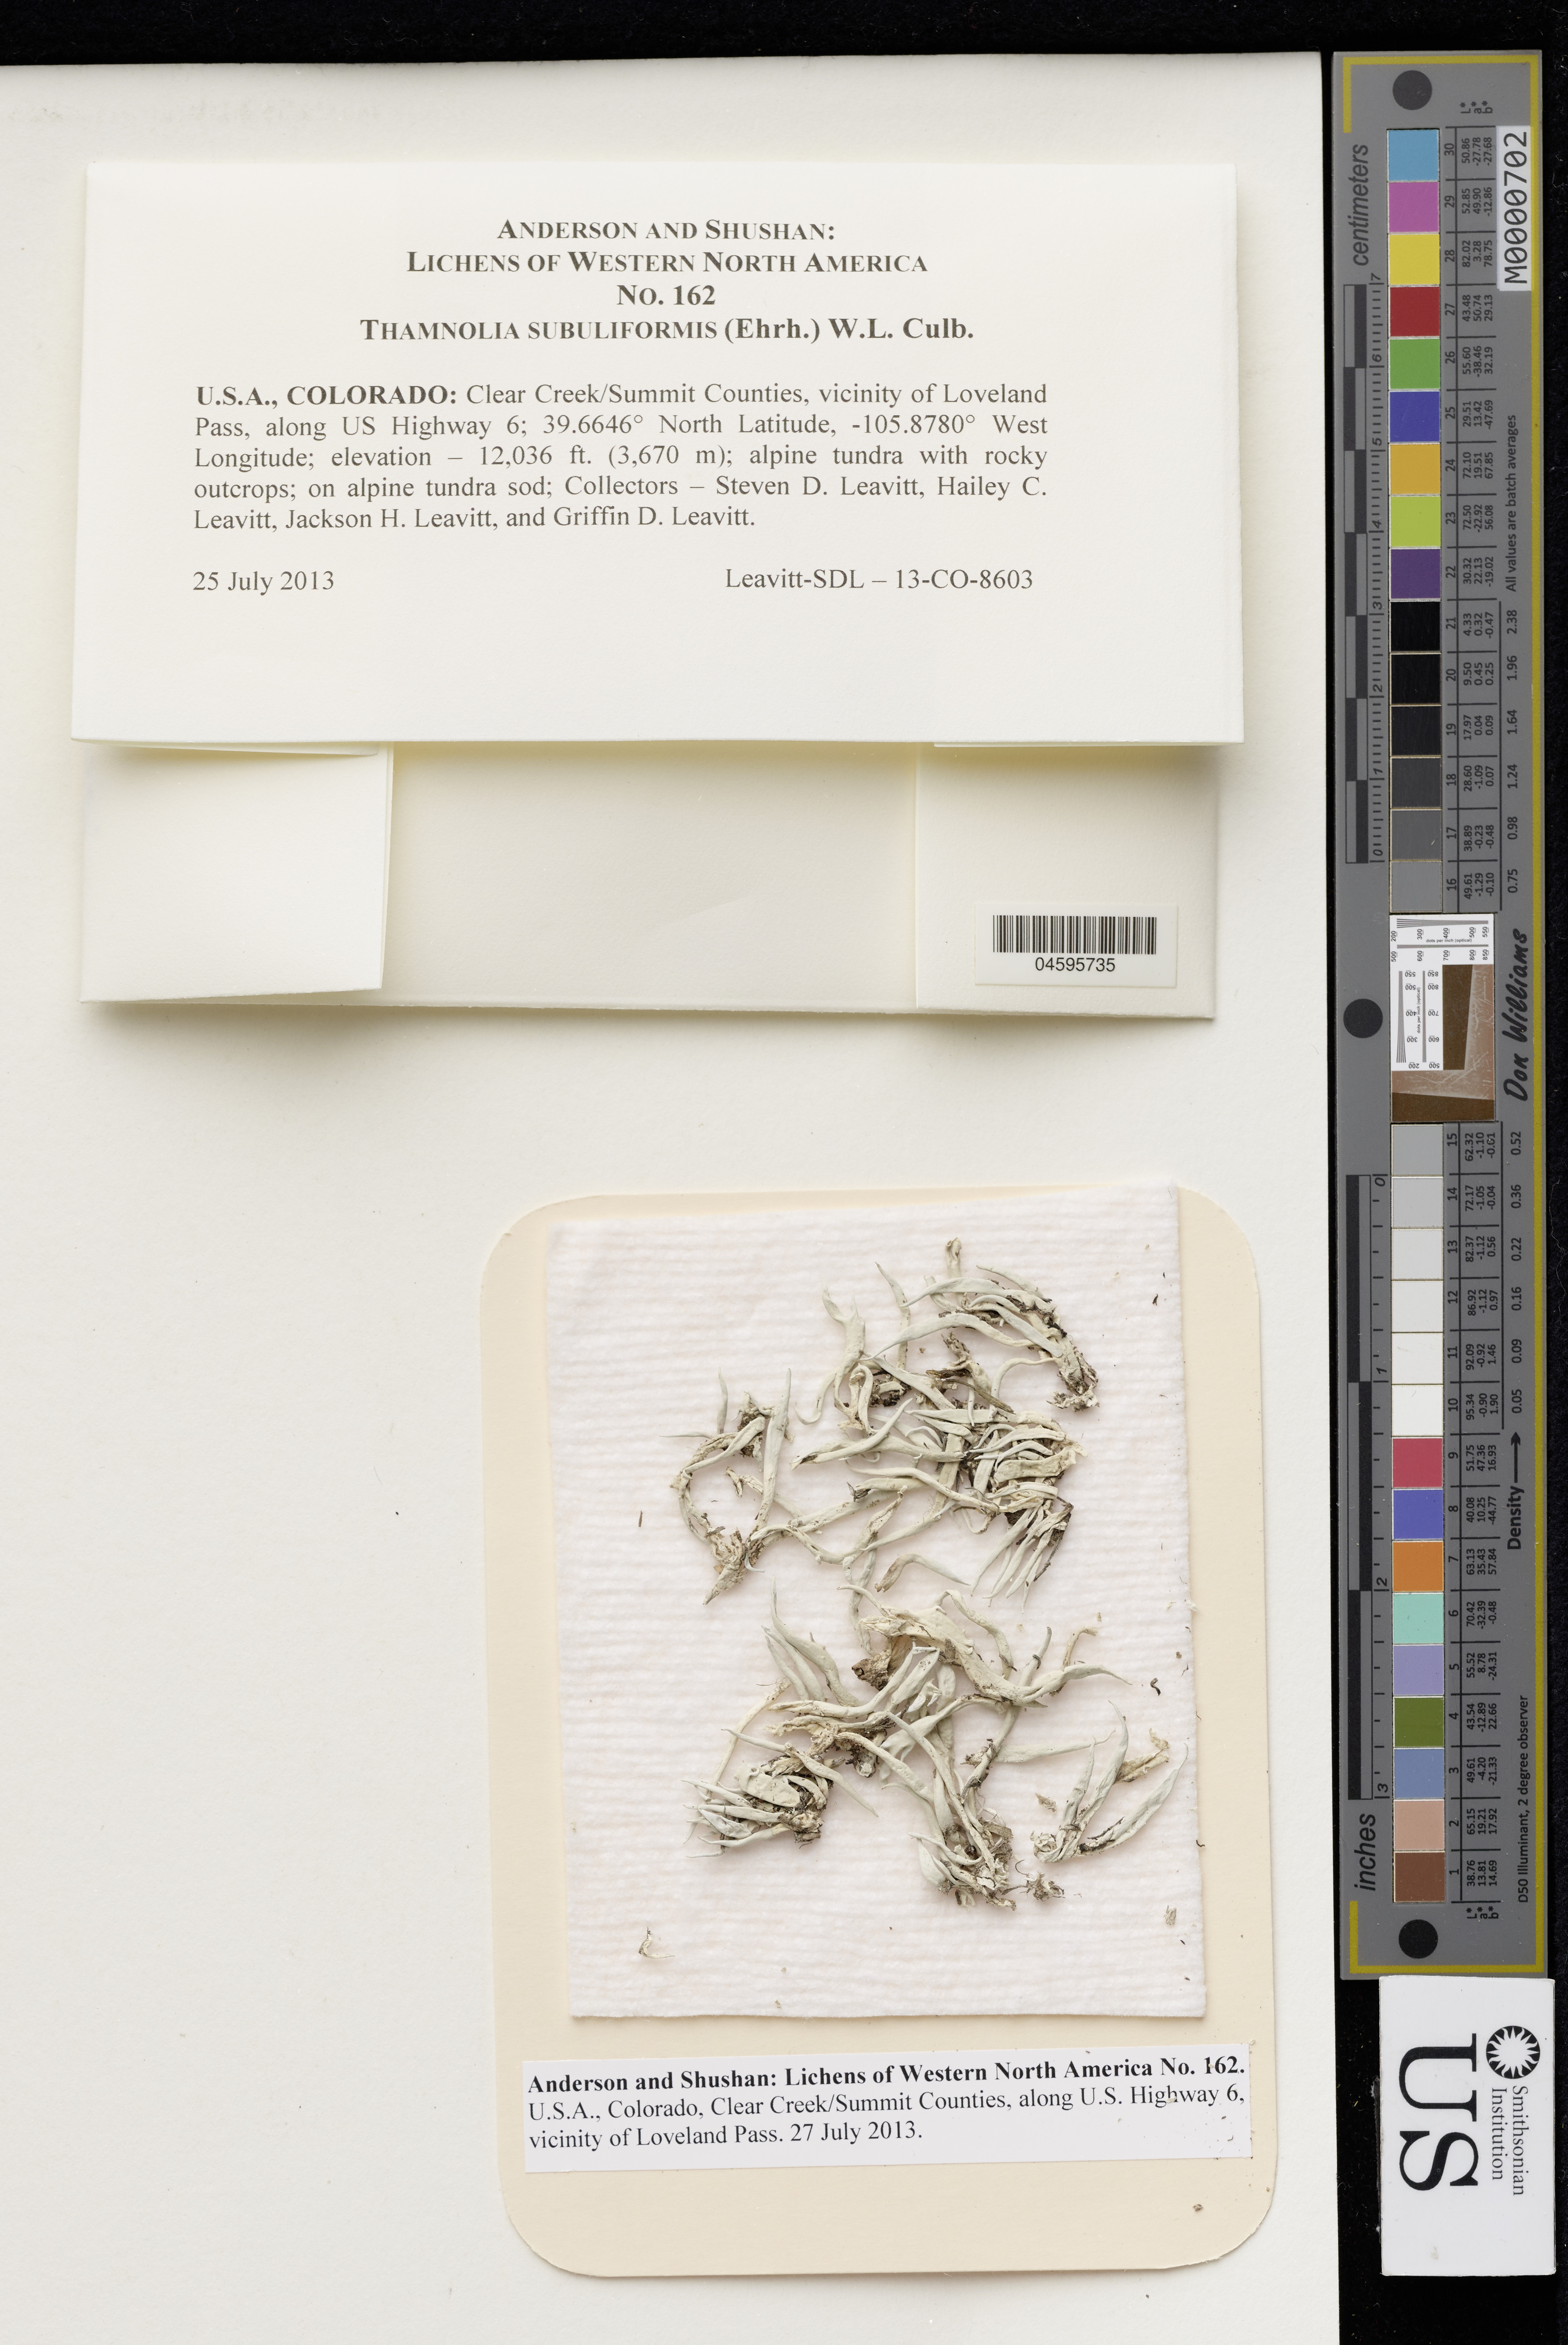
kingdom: Fungi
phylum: Ascomycota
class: Lecanoromycetes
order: Pertusariales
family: Icmadophilaceae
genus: Thamnolia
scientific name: Thamnolia subuliformis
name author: (Ehrh.) W.L. Culb.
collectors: S. Leavitt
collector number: Leavitt-SDL-13-CO8603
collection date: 2013-07-25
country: United States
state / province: Colorado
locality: Western North America. Clear Creek/Summit Counties, vicinity of Loveland Pass, along US Highway 6.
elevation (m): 3670